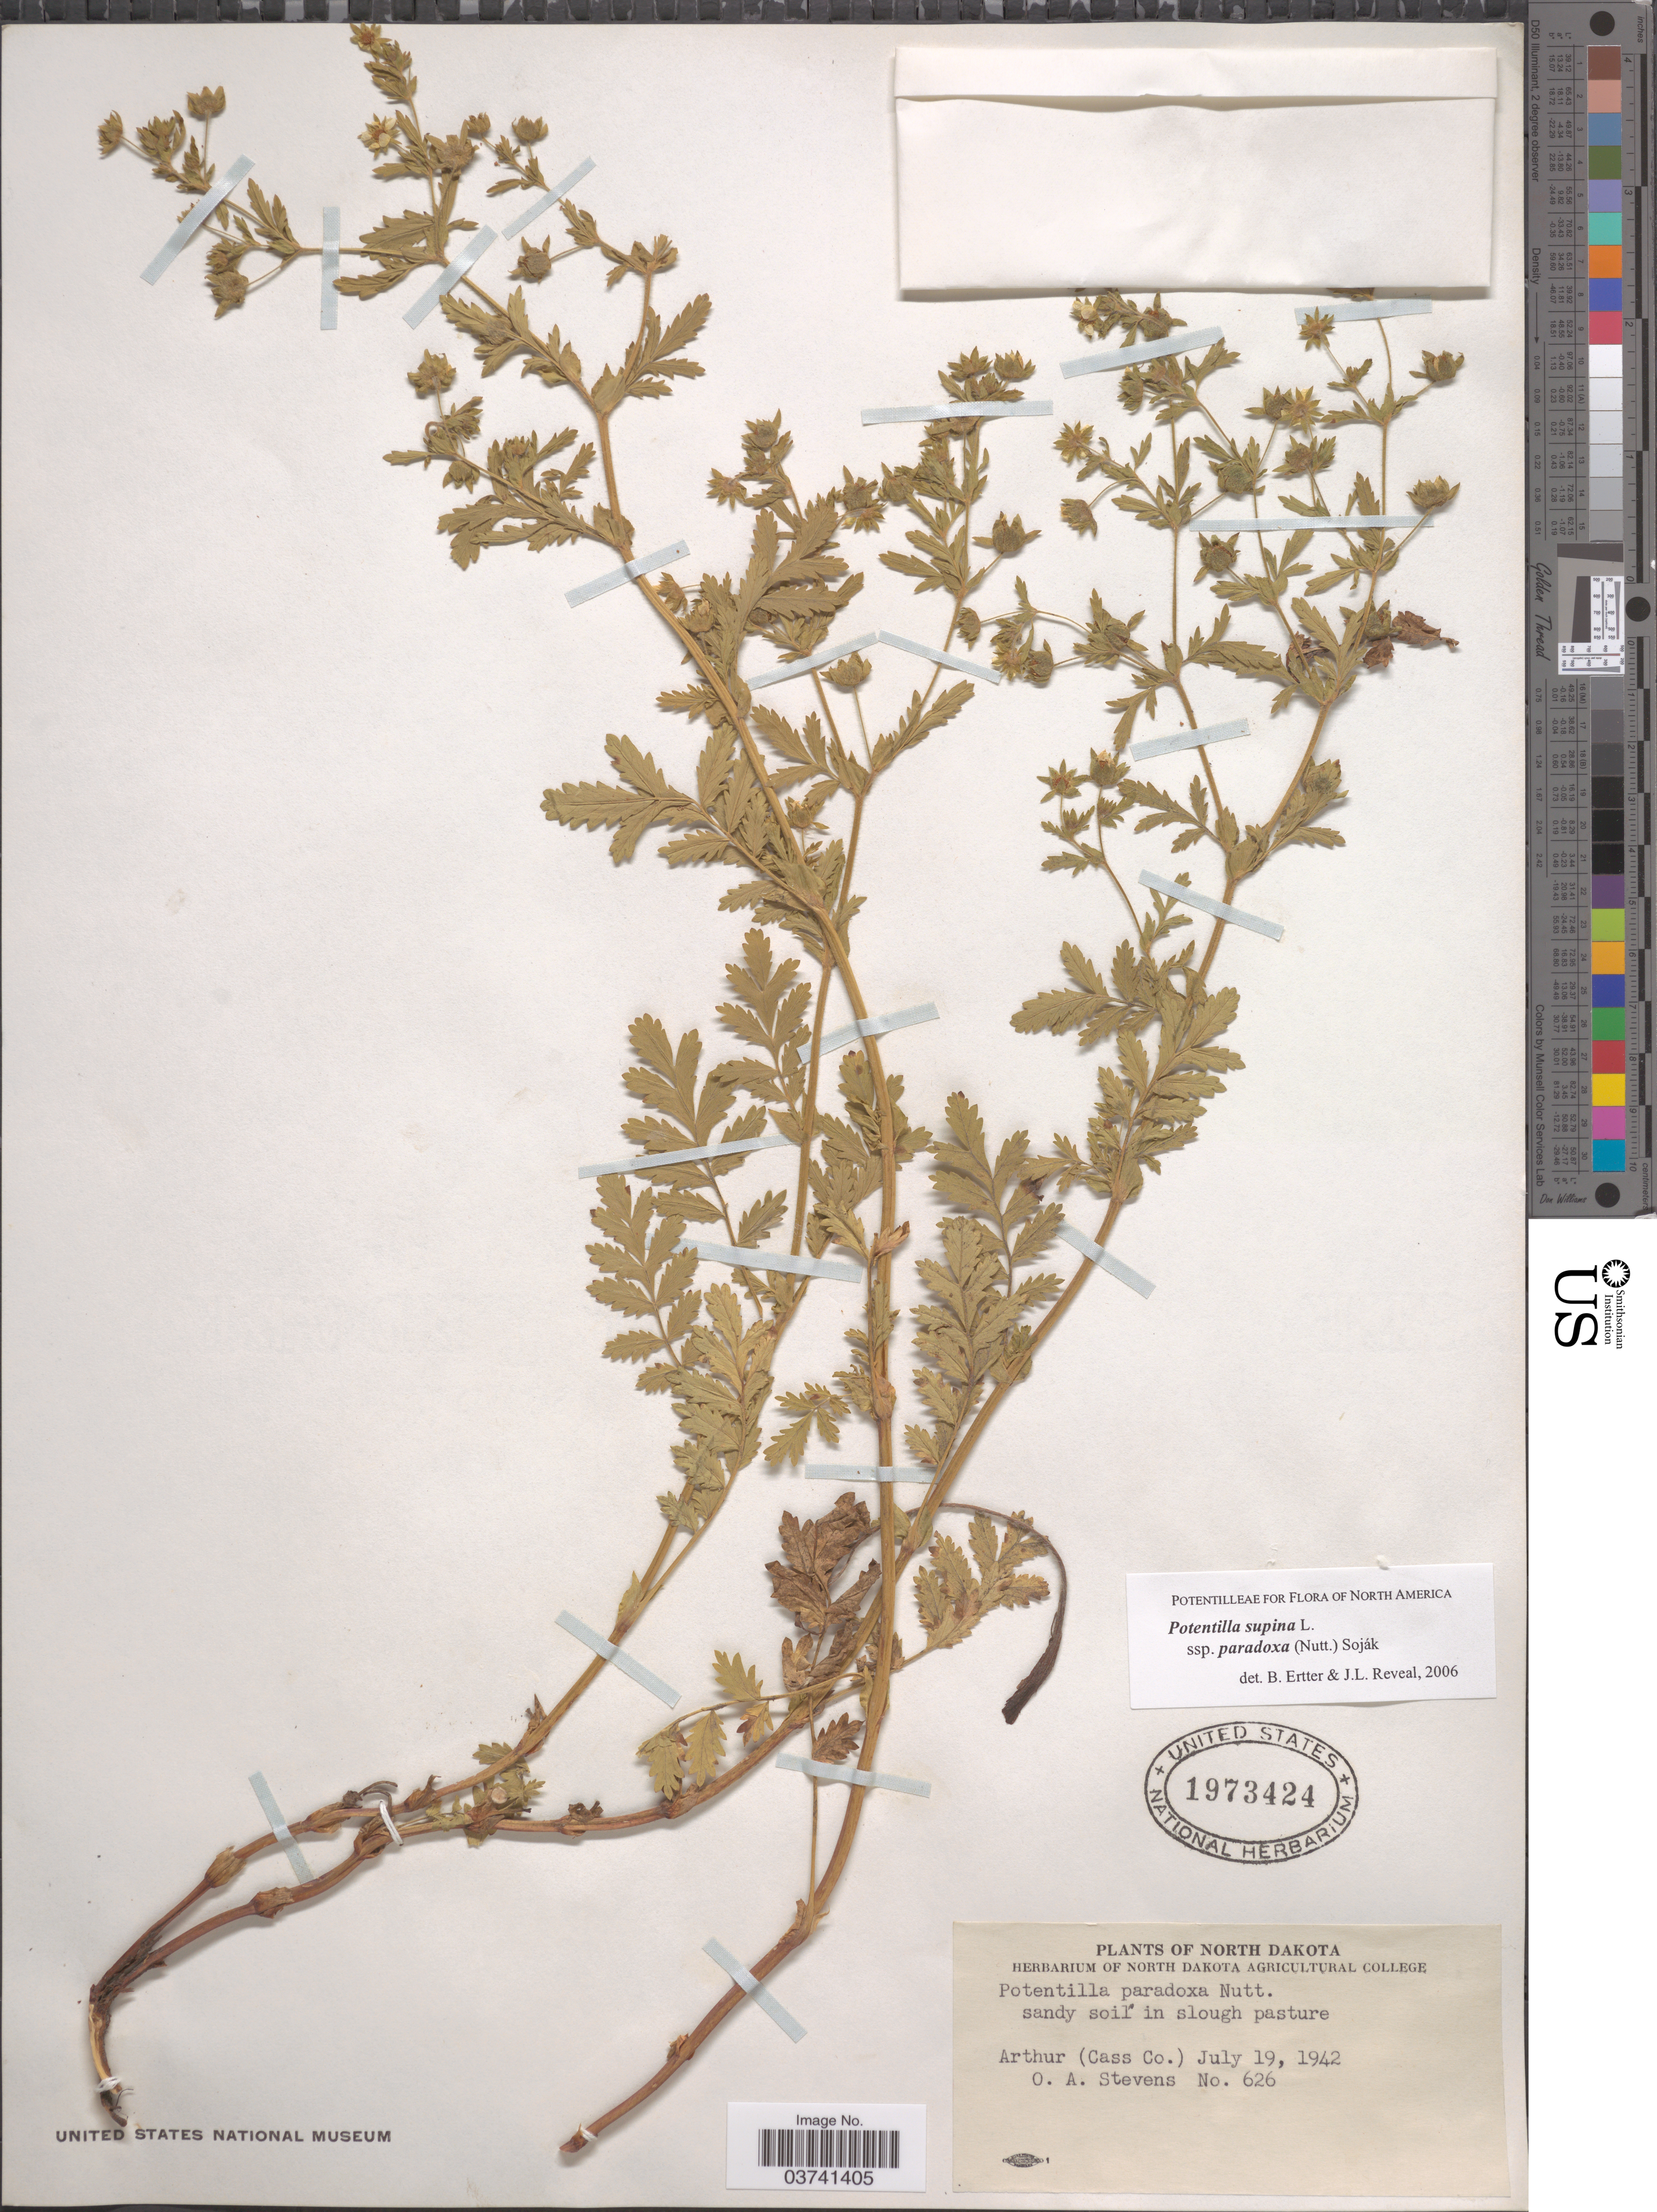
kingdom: Plantae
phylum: Tracheophyta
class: Magnoliopsida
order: Rosales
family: Rosaceae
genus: Potentilla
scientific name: Potentilla supina subsp. paradoxa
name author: (Nutt.) Soják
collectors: O. A. Stevens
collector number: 626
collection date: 1942-07-19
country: United States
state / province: North Dakota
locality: Sandy soil in slough pasture. Arthur (Cass Co.).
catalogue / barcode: US 1973424